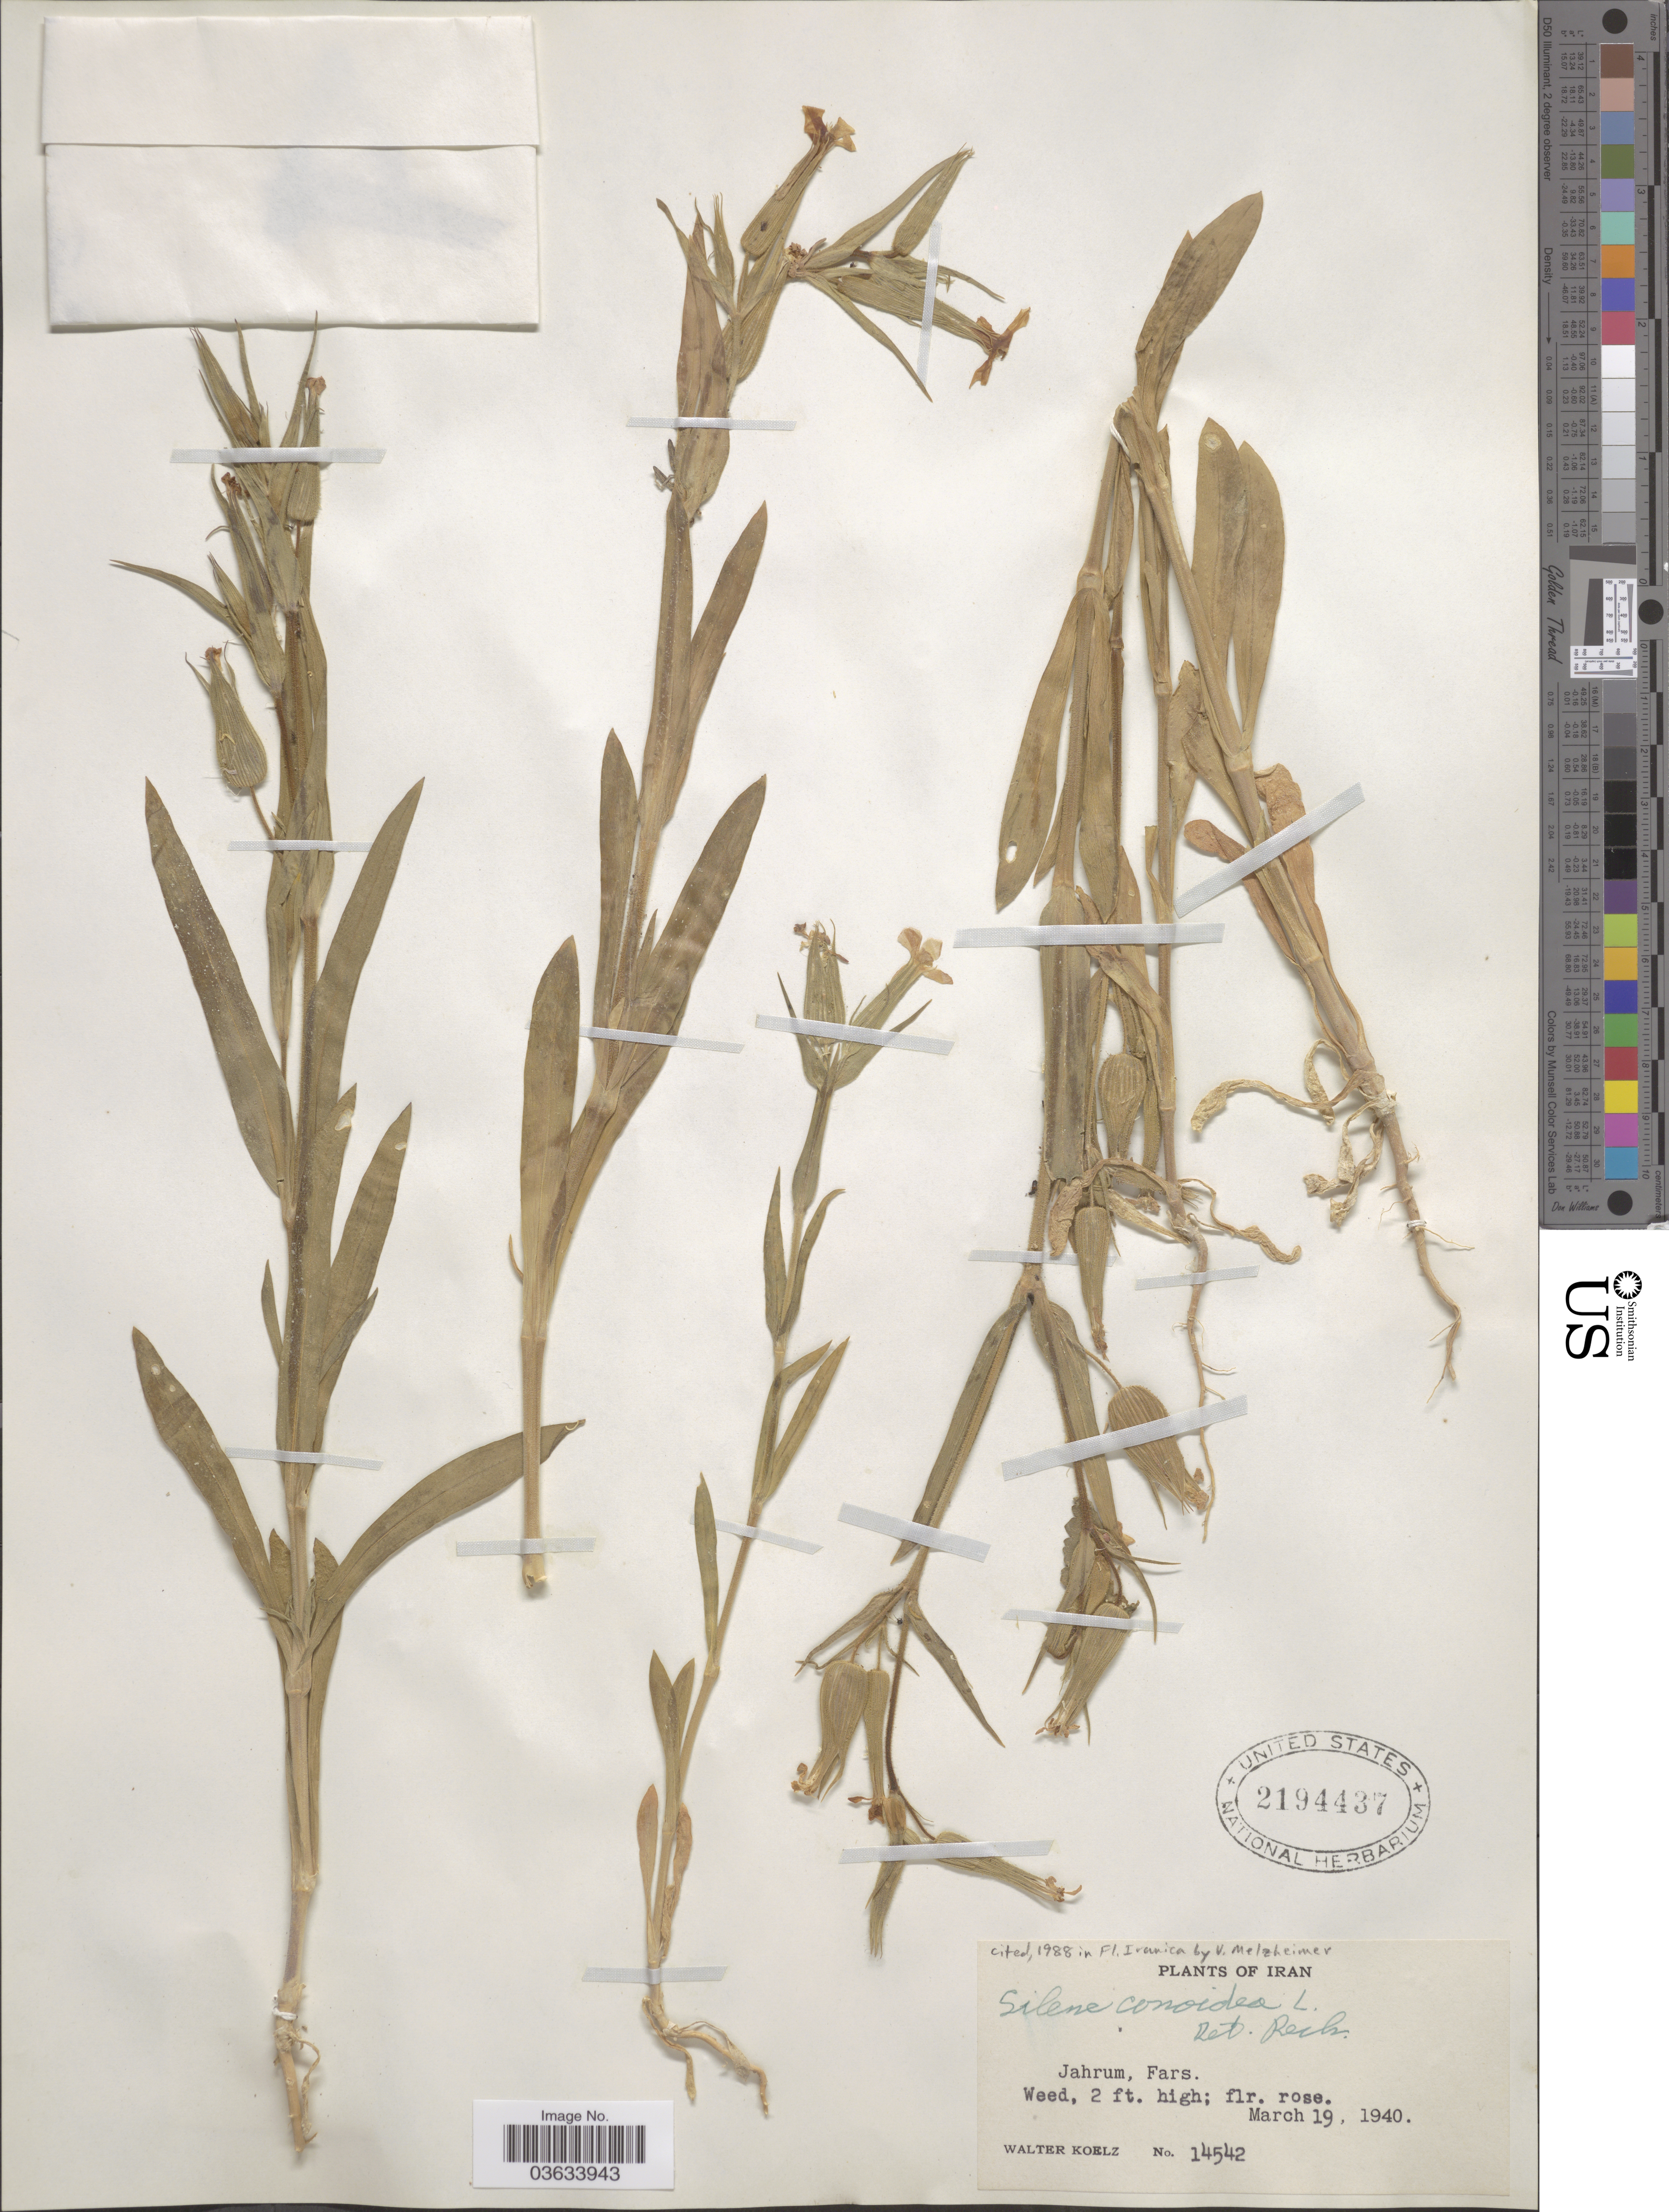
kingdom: Plantae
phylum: Tracheophyta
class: Magnoliopsida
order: Caryophyllales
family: Caryophyllaceae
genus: Silene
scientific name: Silene conoidea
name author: L.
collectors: W. N. Koelz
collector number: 14542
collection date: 1940-03-19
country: Iran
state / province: Fars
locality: Jahrum.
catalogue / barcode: US 2194437